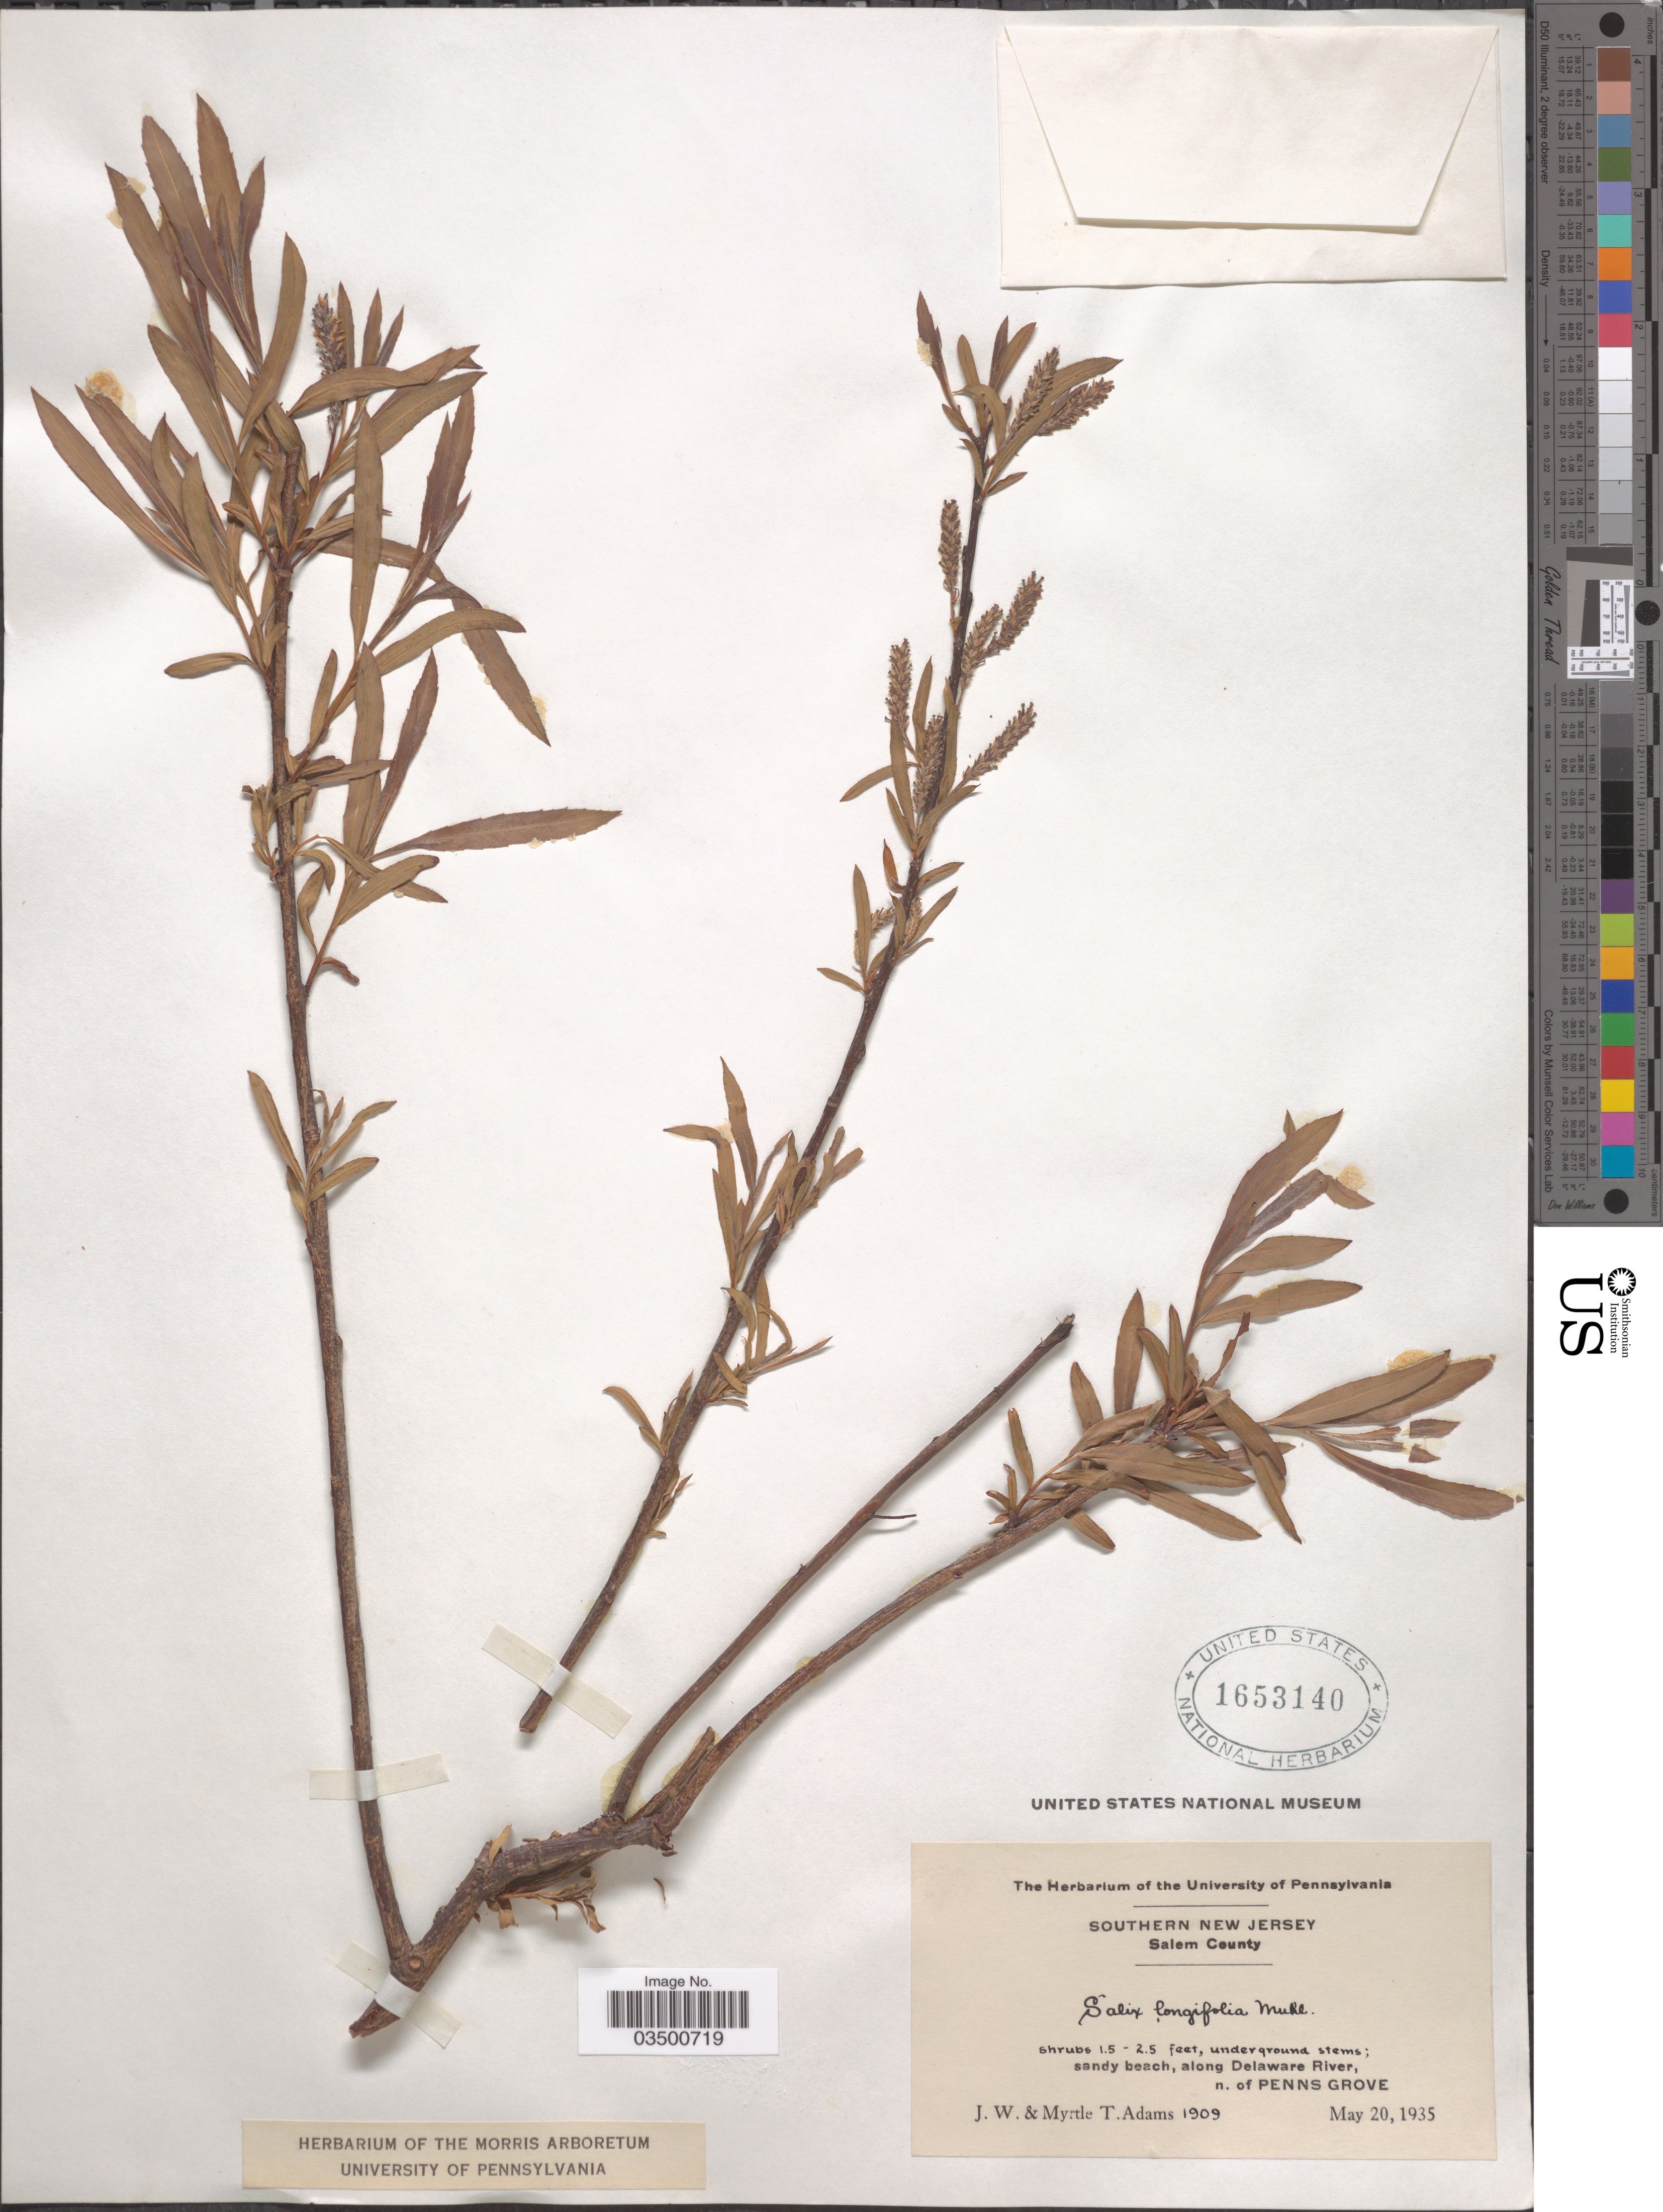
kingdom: Plantae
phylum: Tracheophyta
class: Magnoliopsida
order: Malpighiales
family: Salicaceae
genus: Salix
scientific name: Salix interior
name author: Rowlee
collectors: J. Adams & M. T. Adams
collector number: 1909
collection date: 1935-05-20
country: United States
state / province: New Jersey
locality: Southern New Jersey. Salem County. Along Delaware River, n. of Penns Grove.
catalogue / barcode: US 1653140